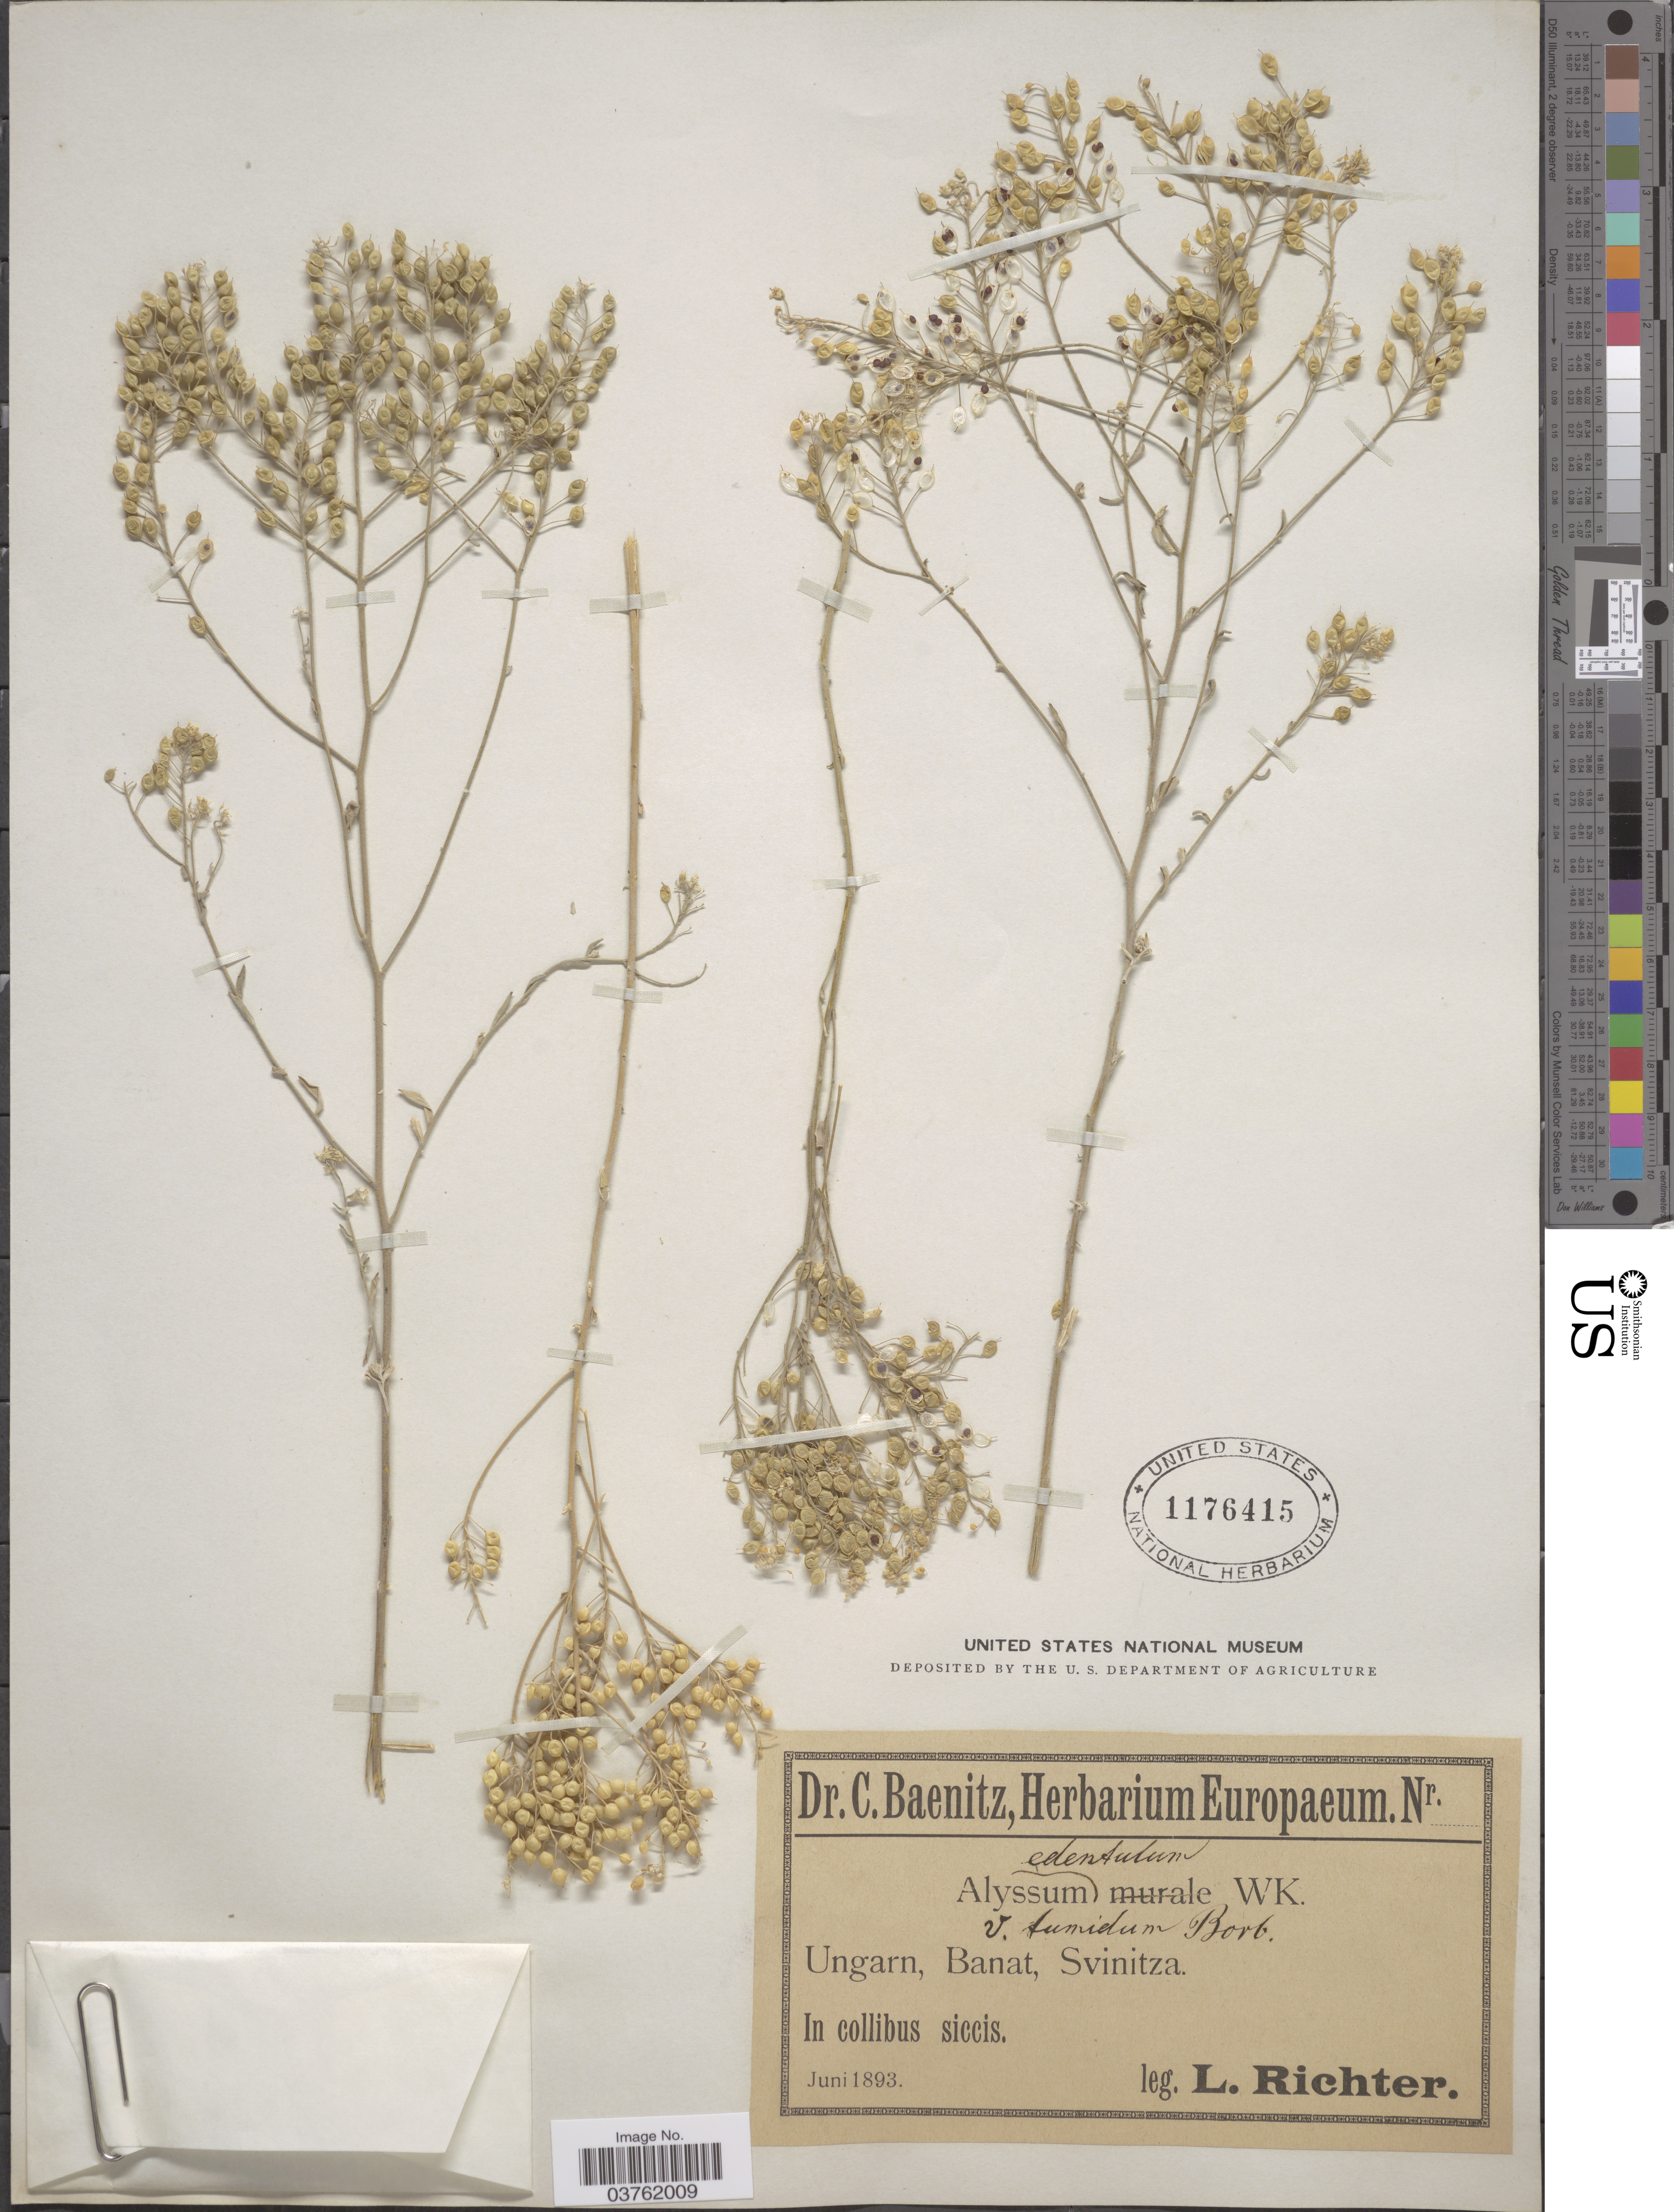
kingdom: Plantae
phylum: Tracheophyta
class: Magnoliopsida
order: Brassicales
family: Brassicaceae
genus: Alyssum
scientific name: Alyssum edentulum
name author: Waldst. & Kit.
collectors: L. Richter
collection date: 1893-06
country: Hungary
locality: Ungarn, Banat, Svinitza.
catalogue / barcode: US 1176415